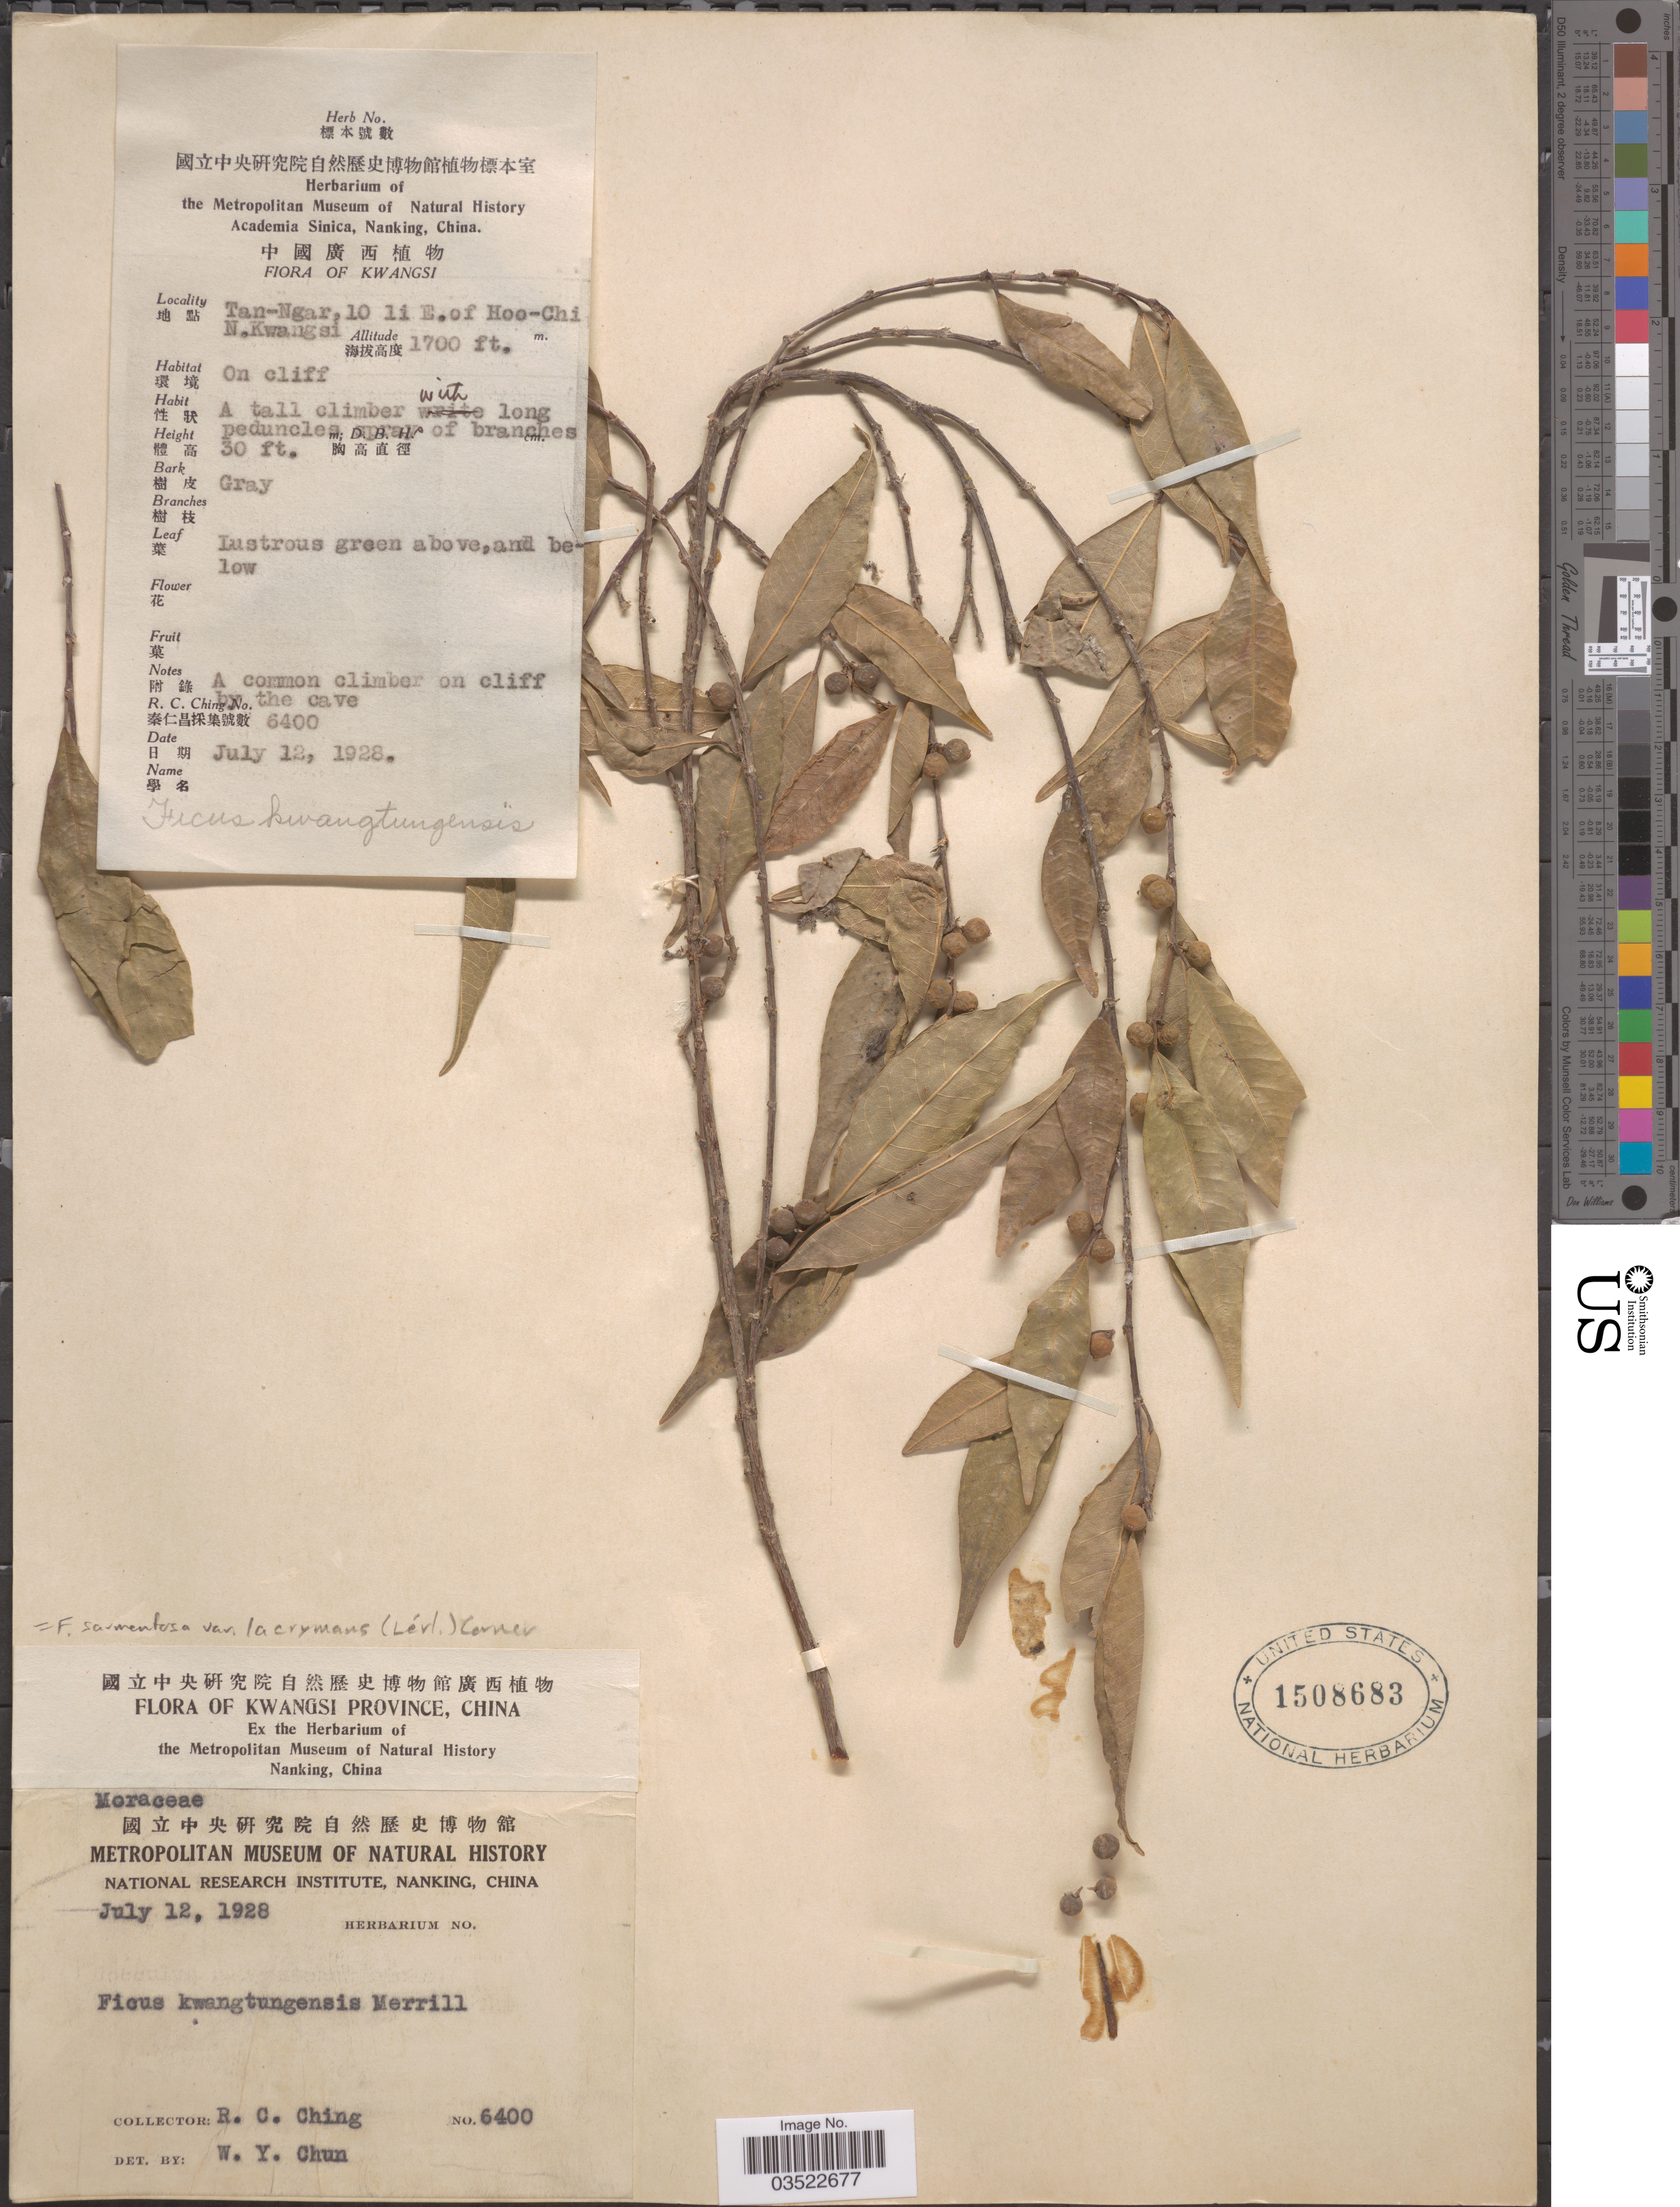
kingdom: Plantae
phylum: Tracheophyta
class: Magnoliopsida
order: Rosales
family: Moraceae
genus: Ficus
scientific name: Ficus sarmentosa var. lacrymans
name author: (H. Lév.) Corner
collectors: R. C. Ching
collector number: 6400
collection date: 1928-07-12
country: China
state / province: Guangxi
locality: Kwangsi Province. Tan-Ngar, 10 ki E. of Hoo-Chi. N. Kwangsi.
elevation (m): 518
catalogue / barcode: US 1508683